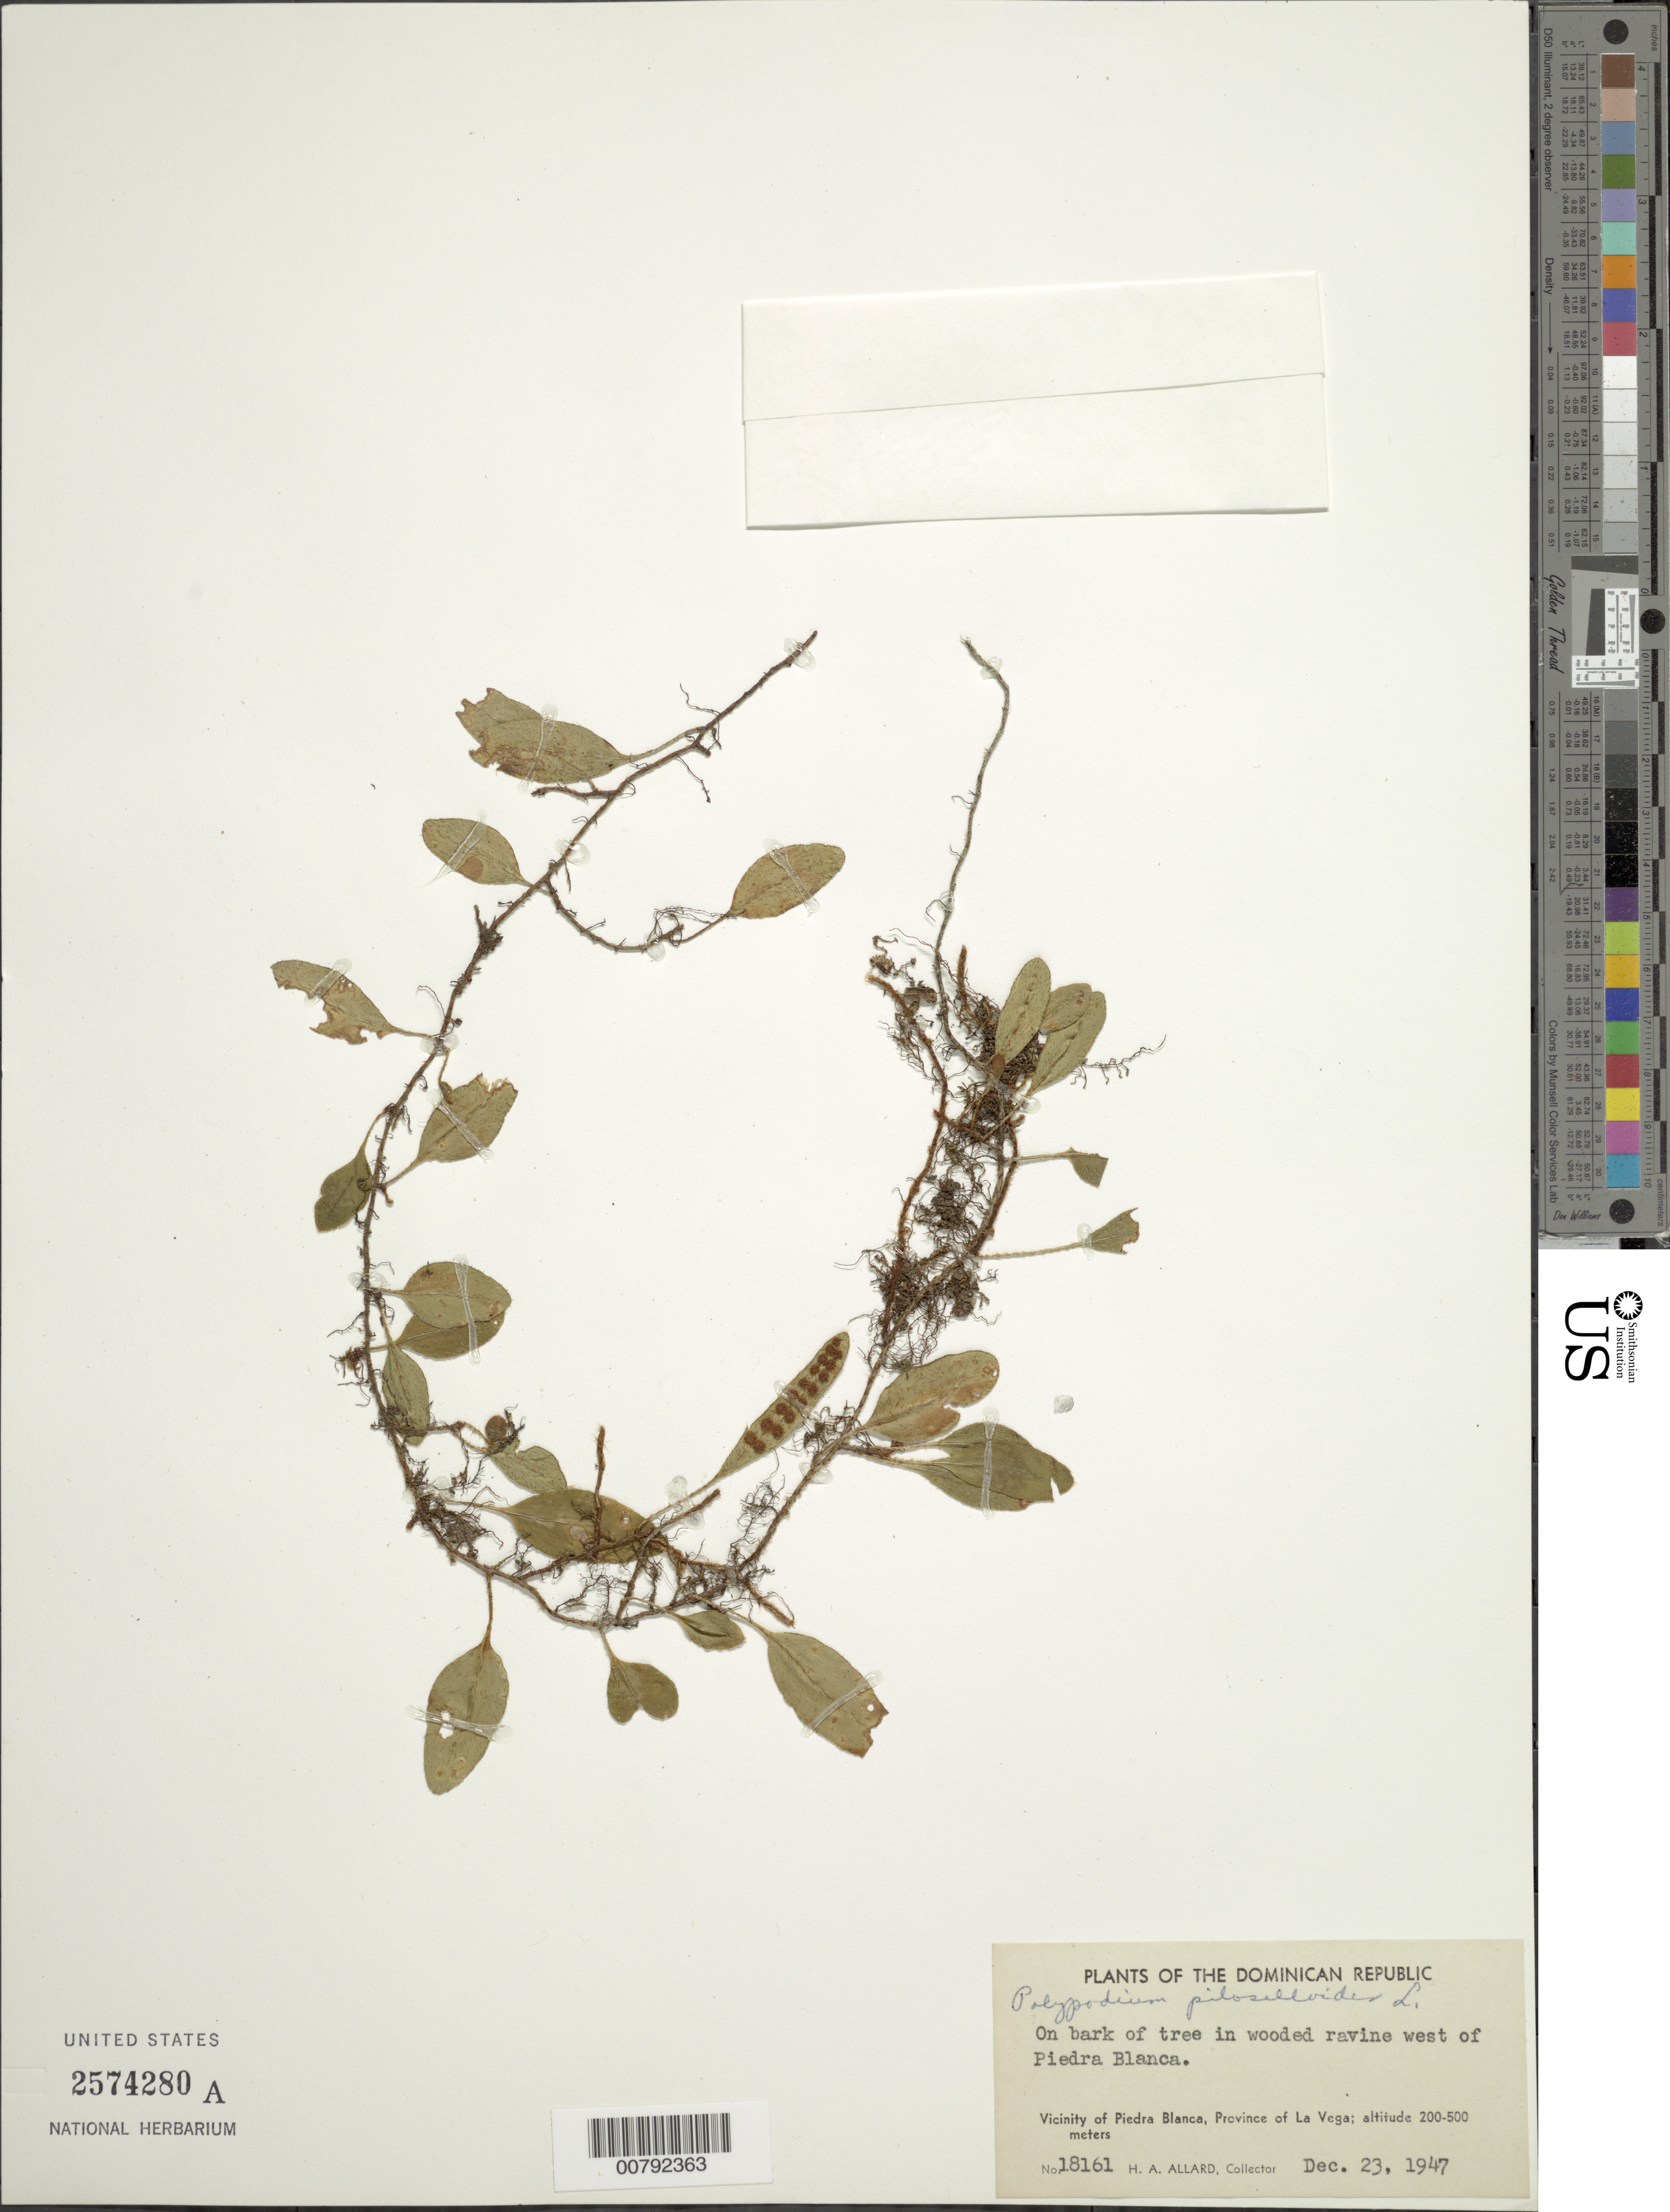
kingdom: Plantae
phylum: Tracheophyta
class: Polypodiopsida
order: Polypodiales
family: Polypodiaceae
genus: Microgramma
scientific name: Microgramma piloselloides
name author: (L.) Copel.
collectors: H. A. Allard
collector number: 18161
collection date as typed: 23 Dec 1947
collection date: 1947-12-23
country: Dominican Republic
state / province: La Vega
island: Hispaniola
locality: Piedra Blanca, W of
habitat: Wooded ravine, on bark of tree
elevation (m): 200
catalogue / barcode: US 2574280A